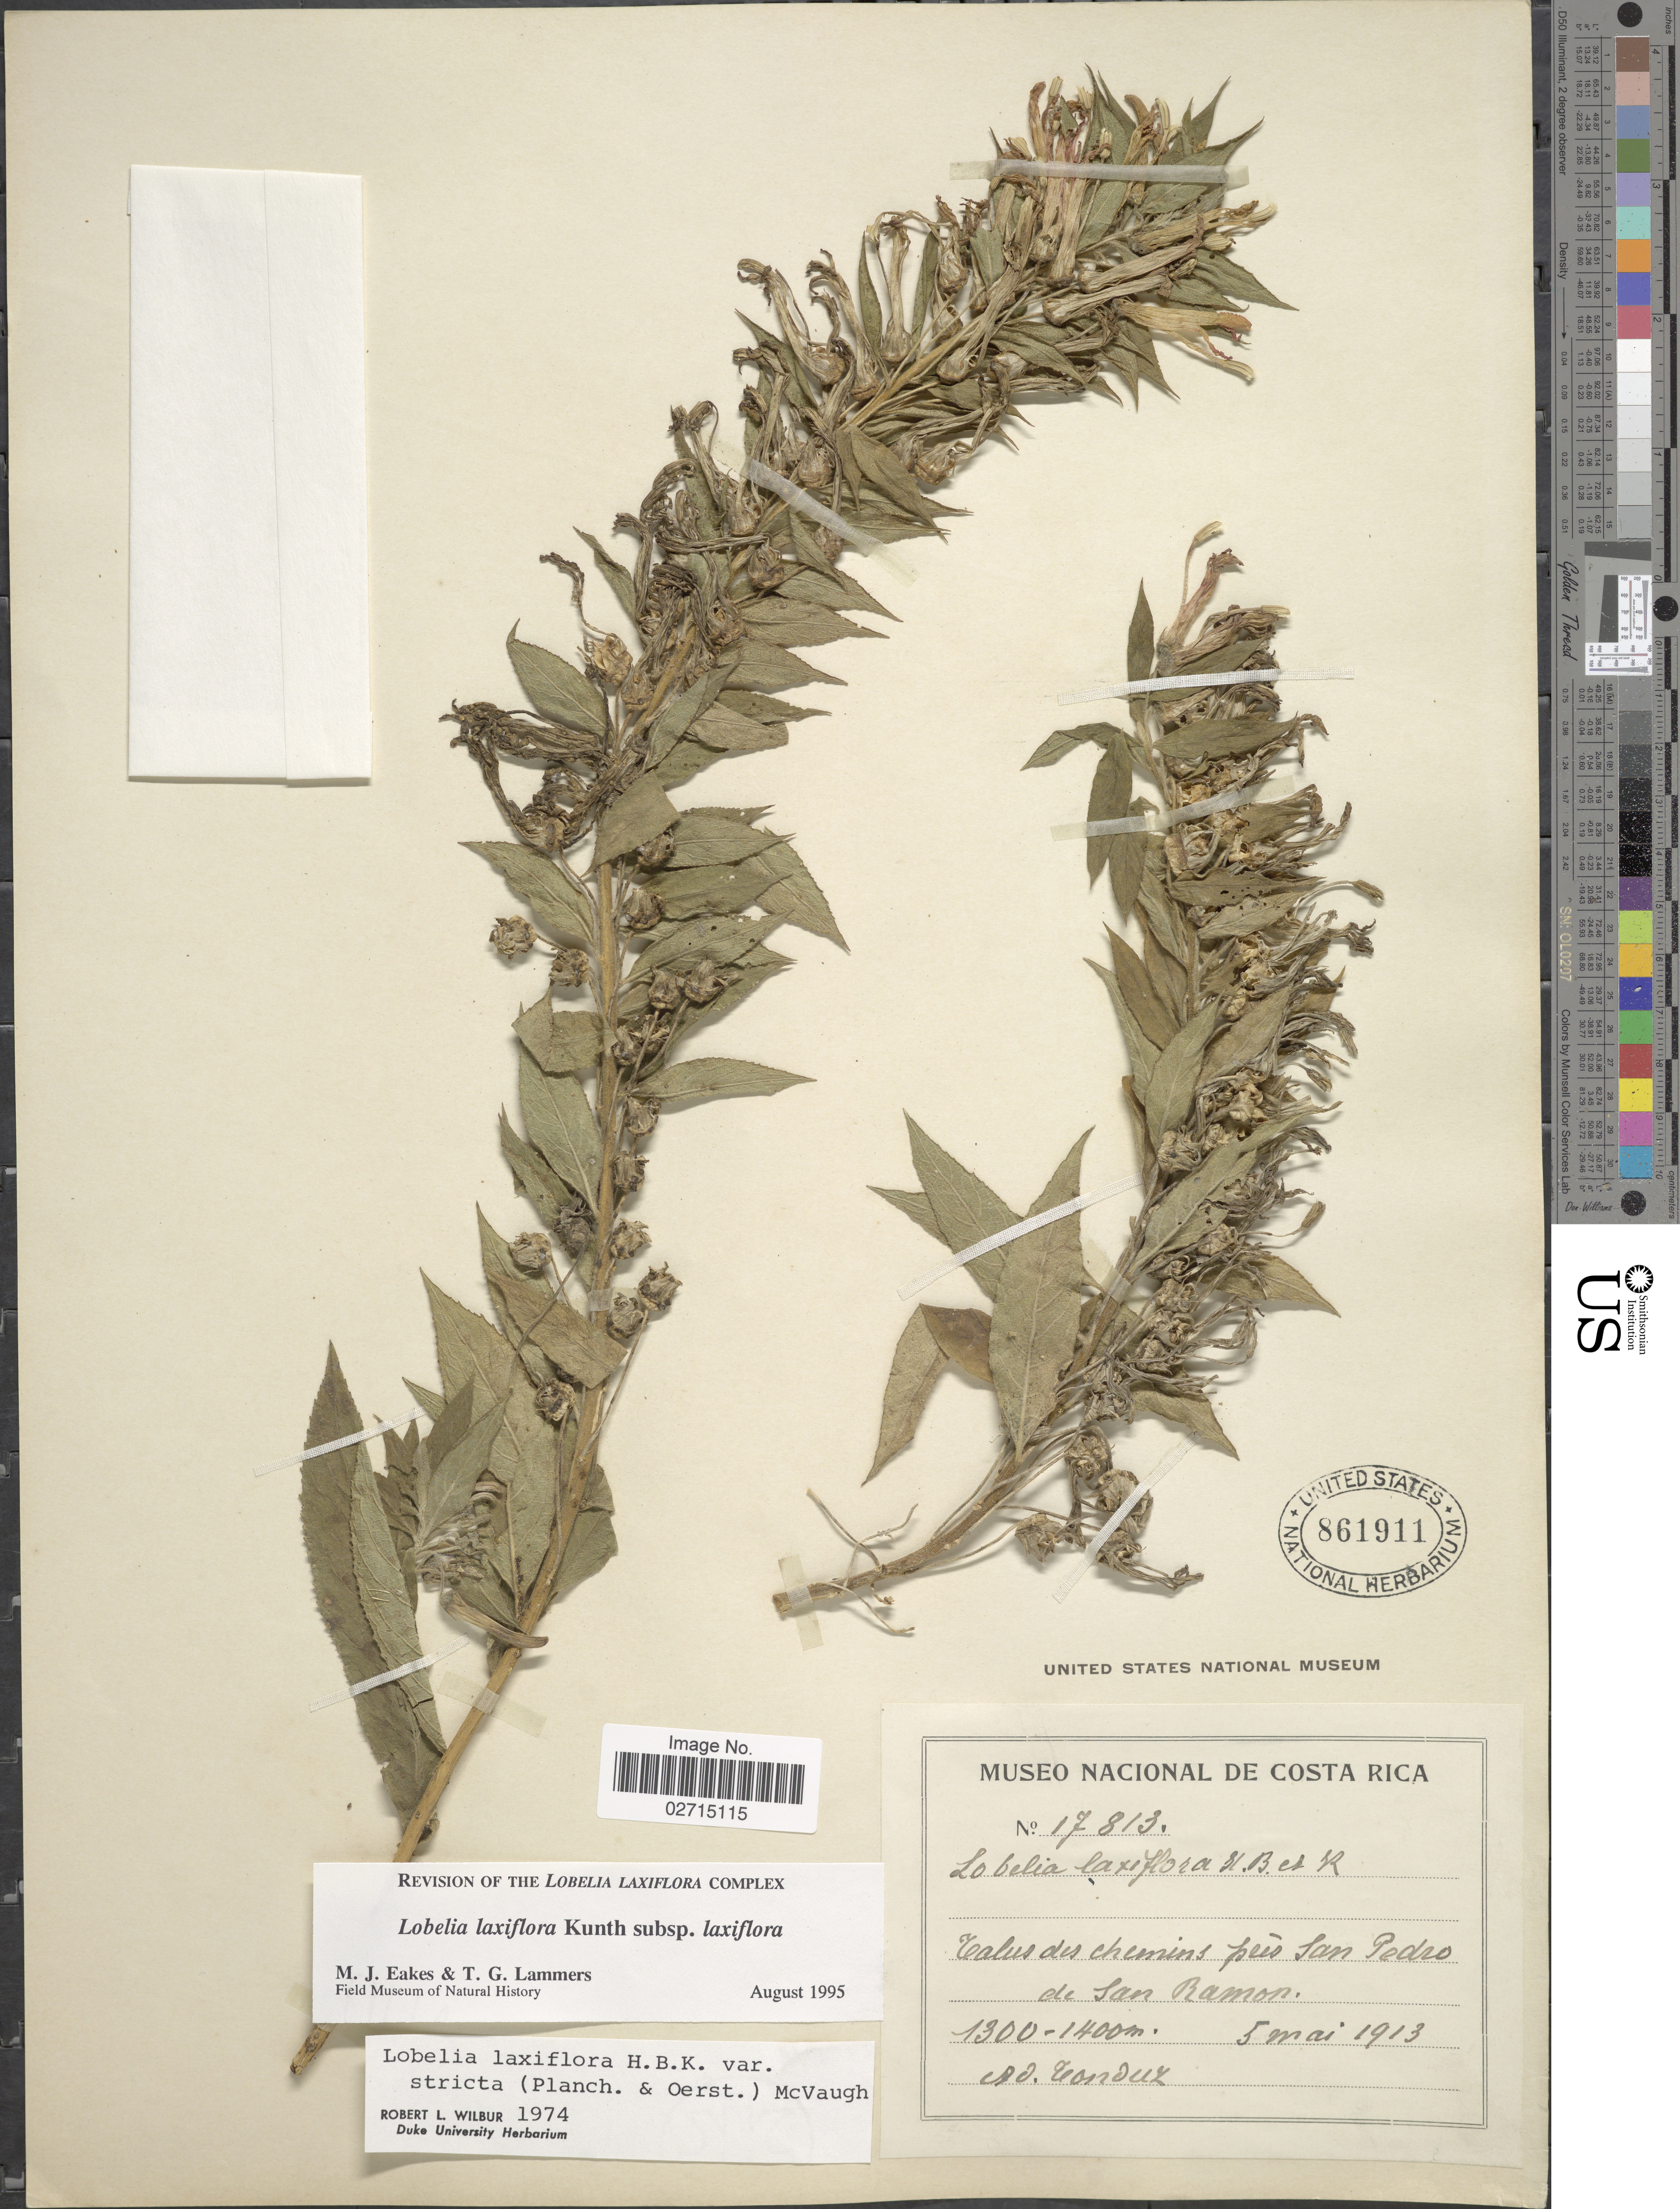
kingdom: Plantae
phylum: Tracheophyta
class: Magnoliopsida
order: Asterales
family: Campanulaceae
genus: Lobelia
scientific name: Lobelia laxiflora subsp. laxiflora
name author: Kunth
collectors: A. Tonduz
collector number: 17813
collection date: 1913-05-05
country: Costa Rica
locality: Talus des chemins prés San Pedro de San Ramon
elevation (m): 1300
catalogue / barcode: US 861911